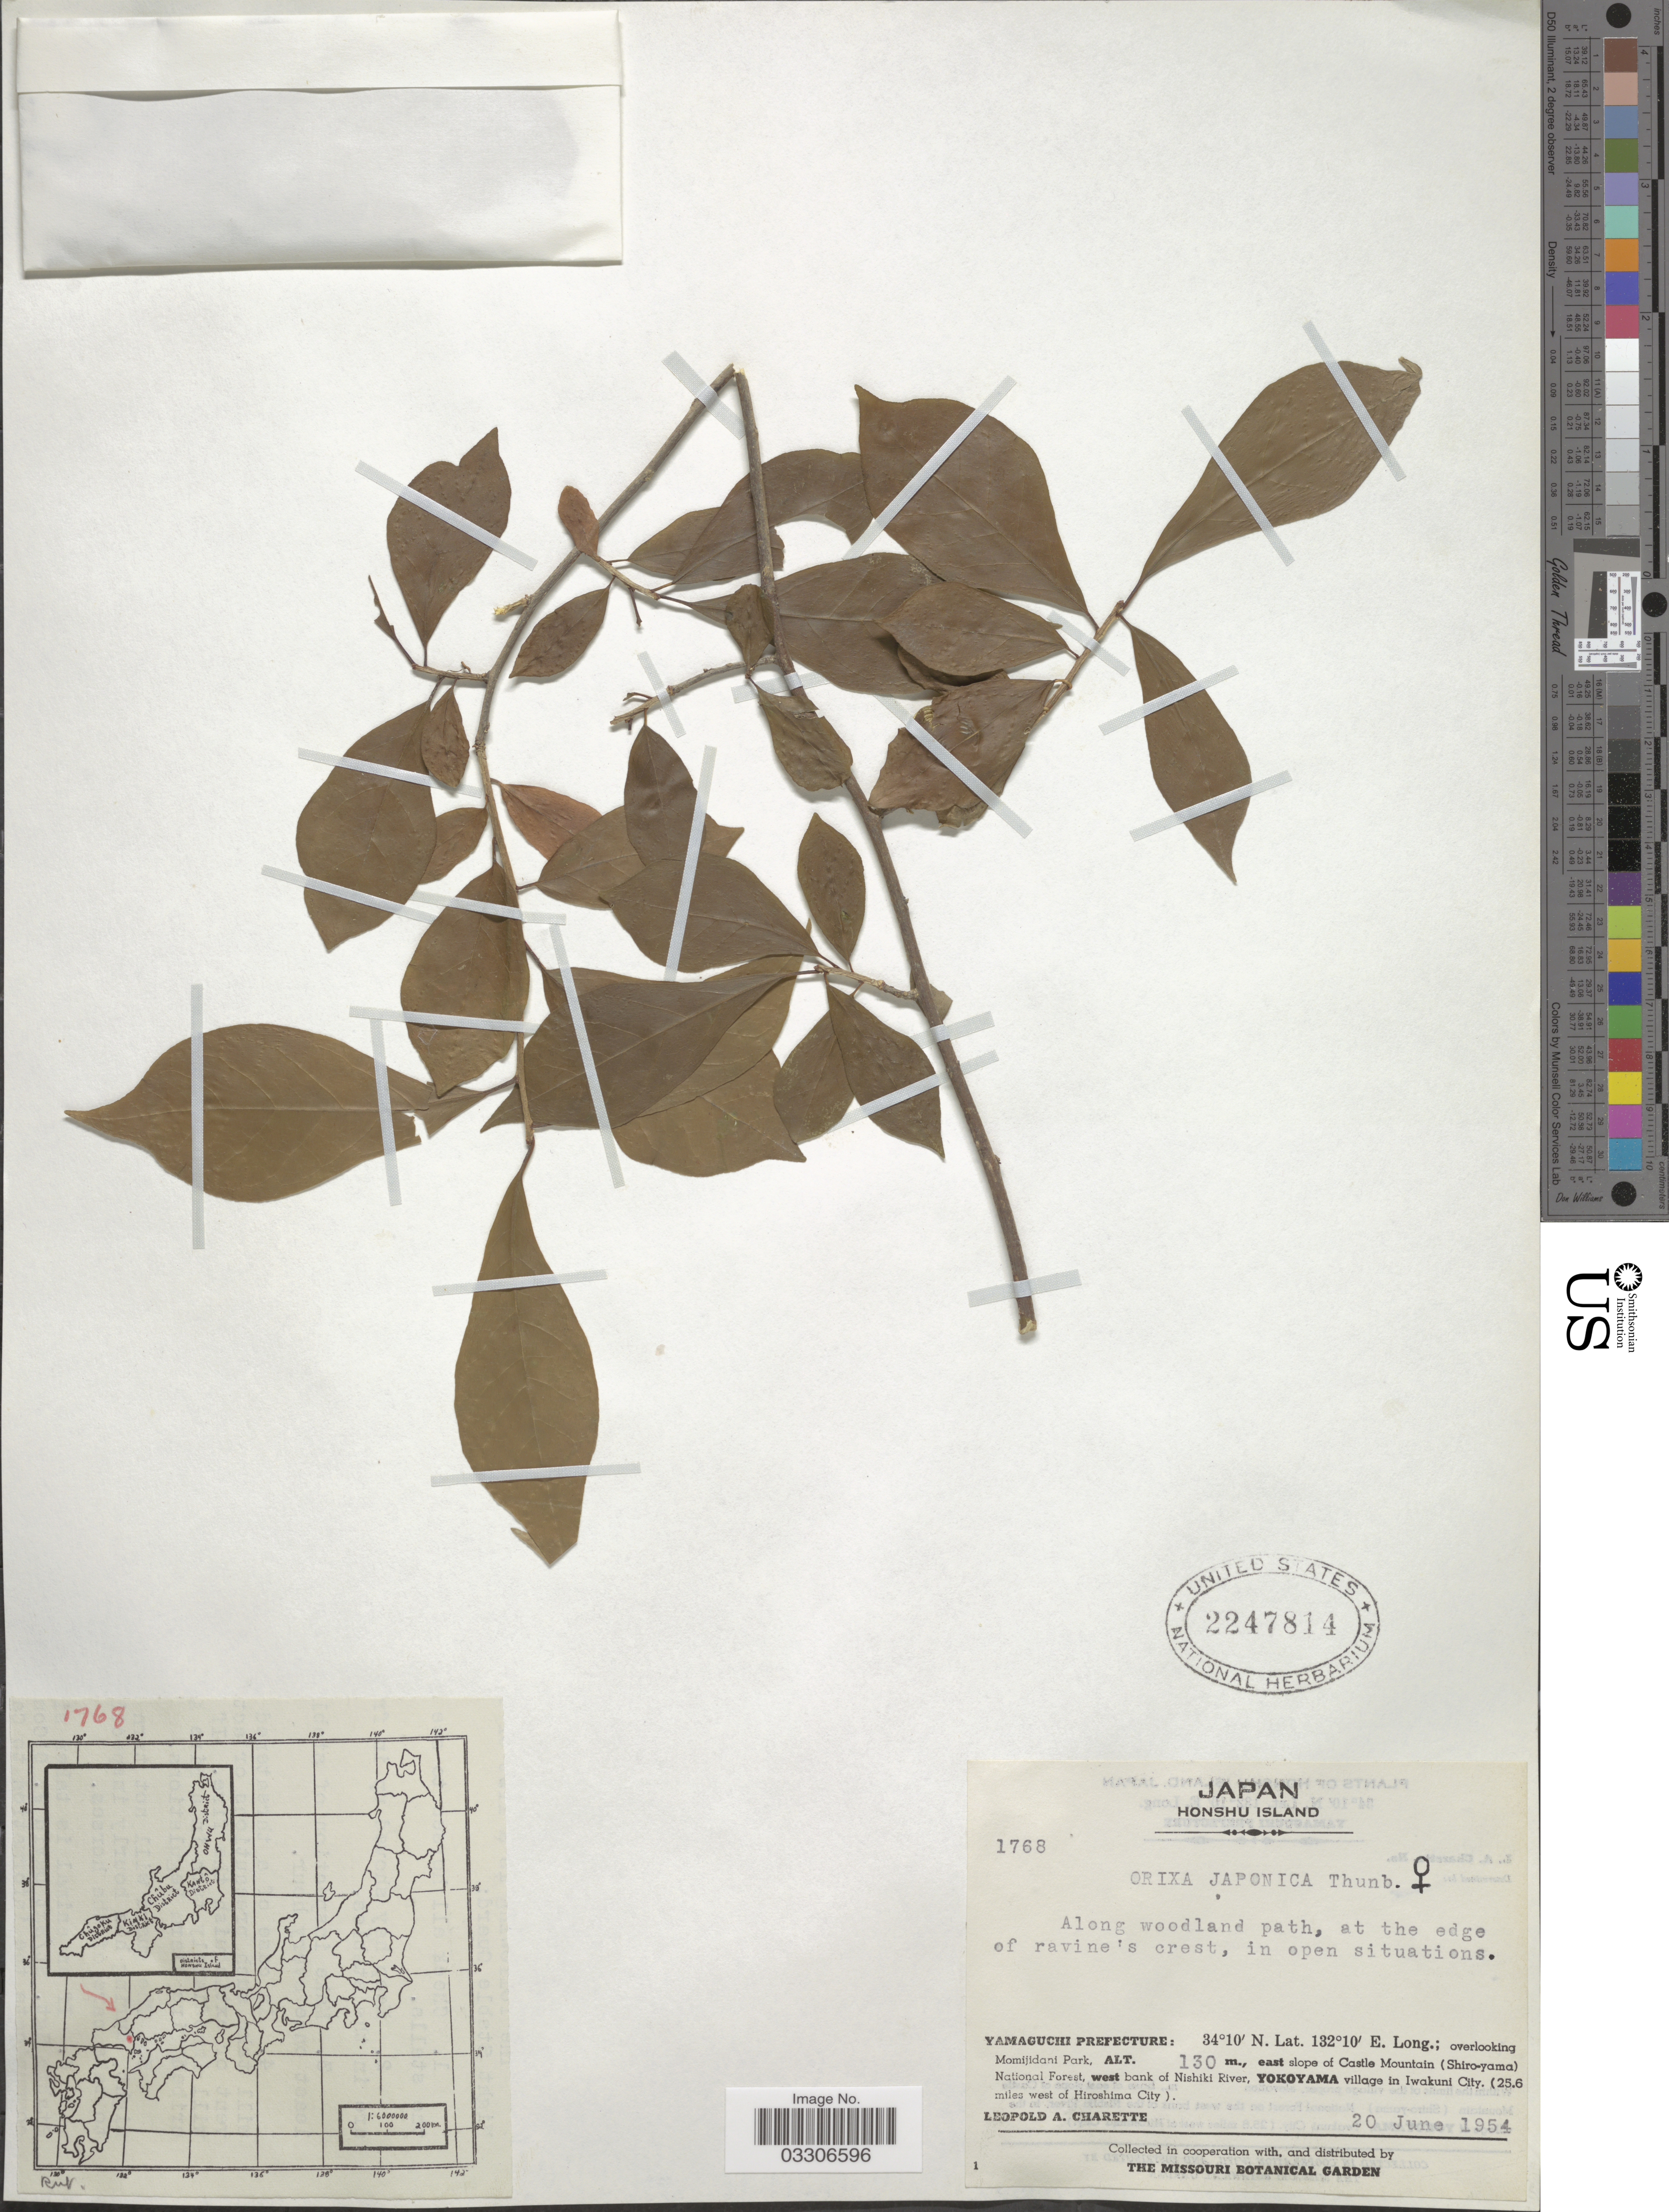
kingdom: Plantae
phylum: Tracheophyta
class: Magnoliopsida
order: Sapindales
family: Rutaceae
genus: Orixa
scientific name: Orixa japonica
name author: Thunb.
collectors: L. A. Charette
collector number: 1768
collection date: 1954-06-20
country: Japan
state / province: Yamaguti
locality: Honshu Island. Yamaguchi Prefecture: overlooking Momijidani Park, east slope of Castle Mountain (Shiro-yama) National Forest, west bank of Nishiki River, Yokoyama village in Iwakuni City. (25.6 miles west of Hiroshima City).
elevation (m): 130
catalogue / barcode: US 2247814